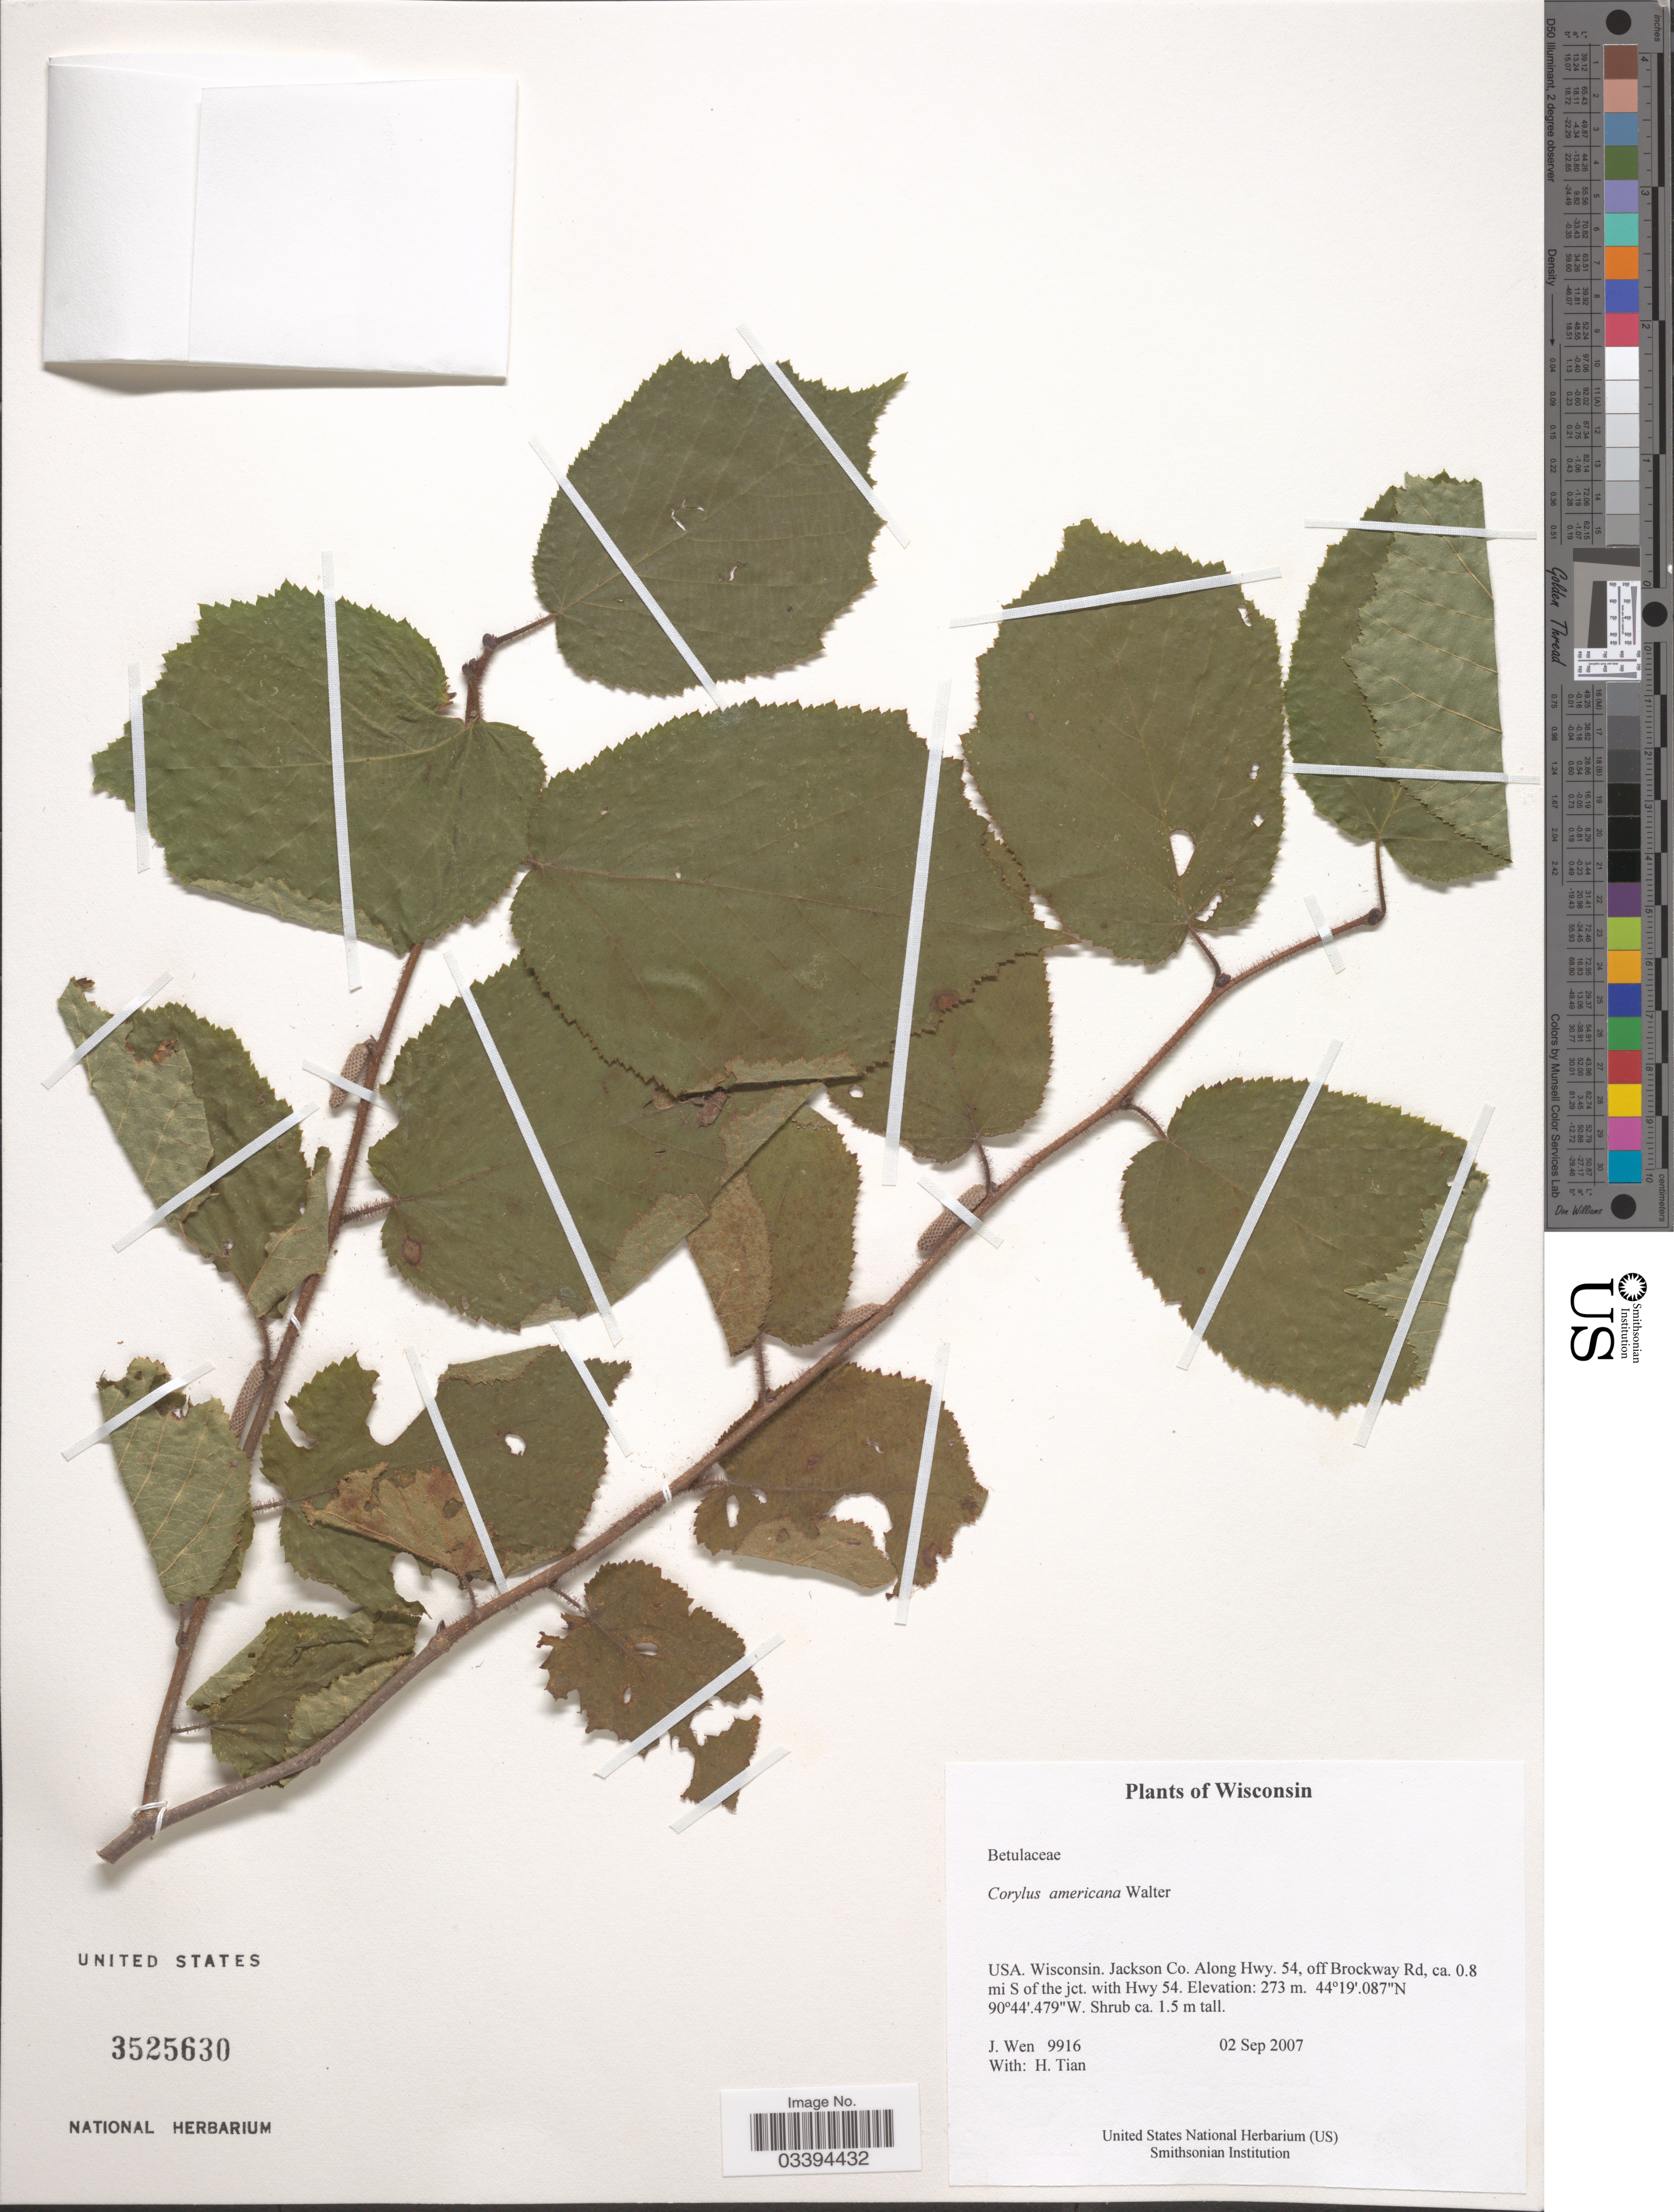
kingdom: Plantae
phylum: Tracheophyta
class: Magnoliopsida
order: Fagales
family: Betulaceae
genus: Corylus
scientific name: Corylus americana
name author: Walter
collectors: J. Wen & H. Tian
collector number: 9916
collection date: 2007-09-02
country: United States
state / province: Wisconsin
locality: Jackson Co. Along Hwy. 54, off Brockway Rd, ca. 0.8 mi S of the jct. with Hwy 54.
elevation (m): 273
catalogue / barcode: US 3525630